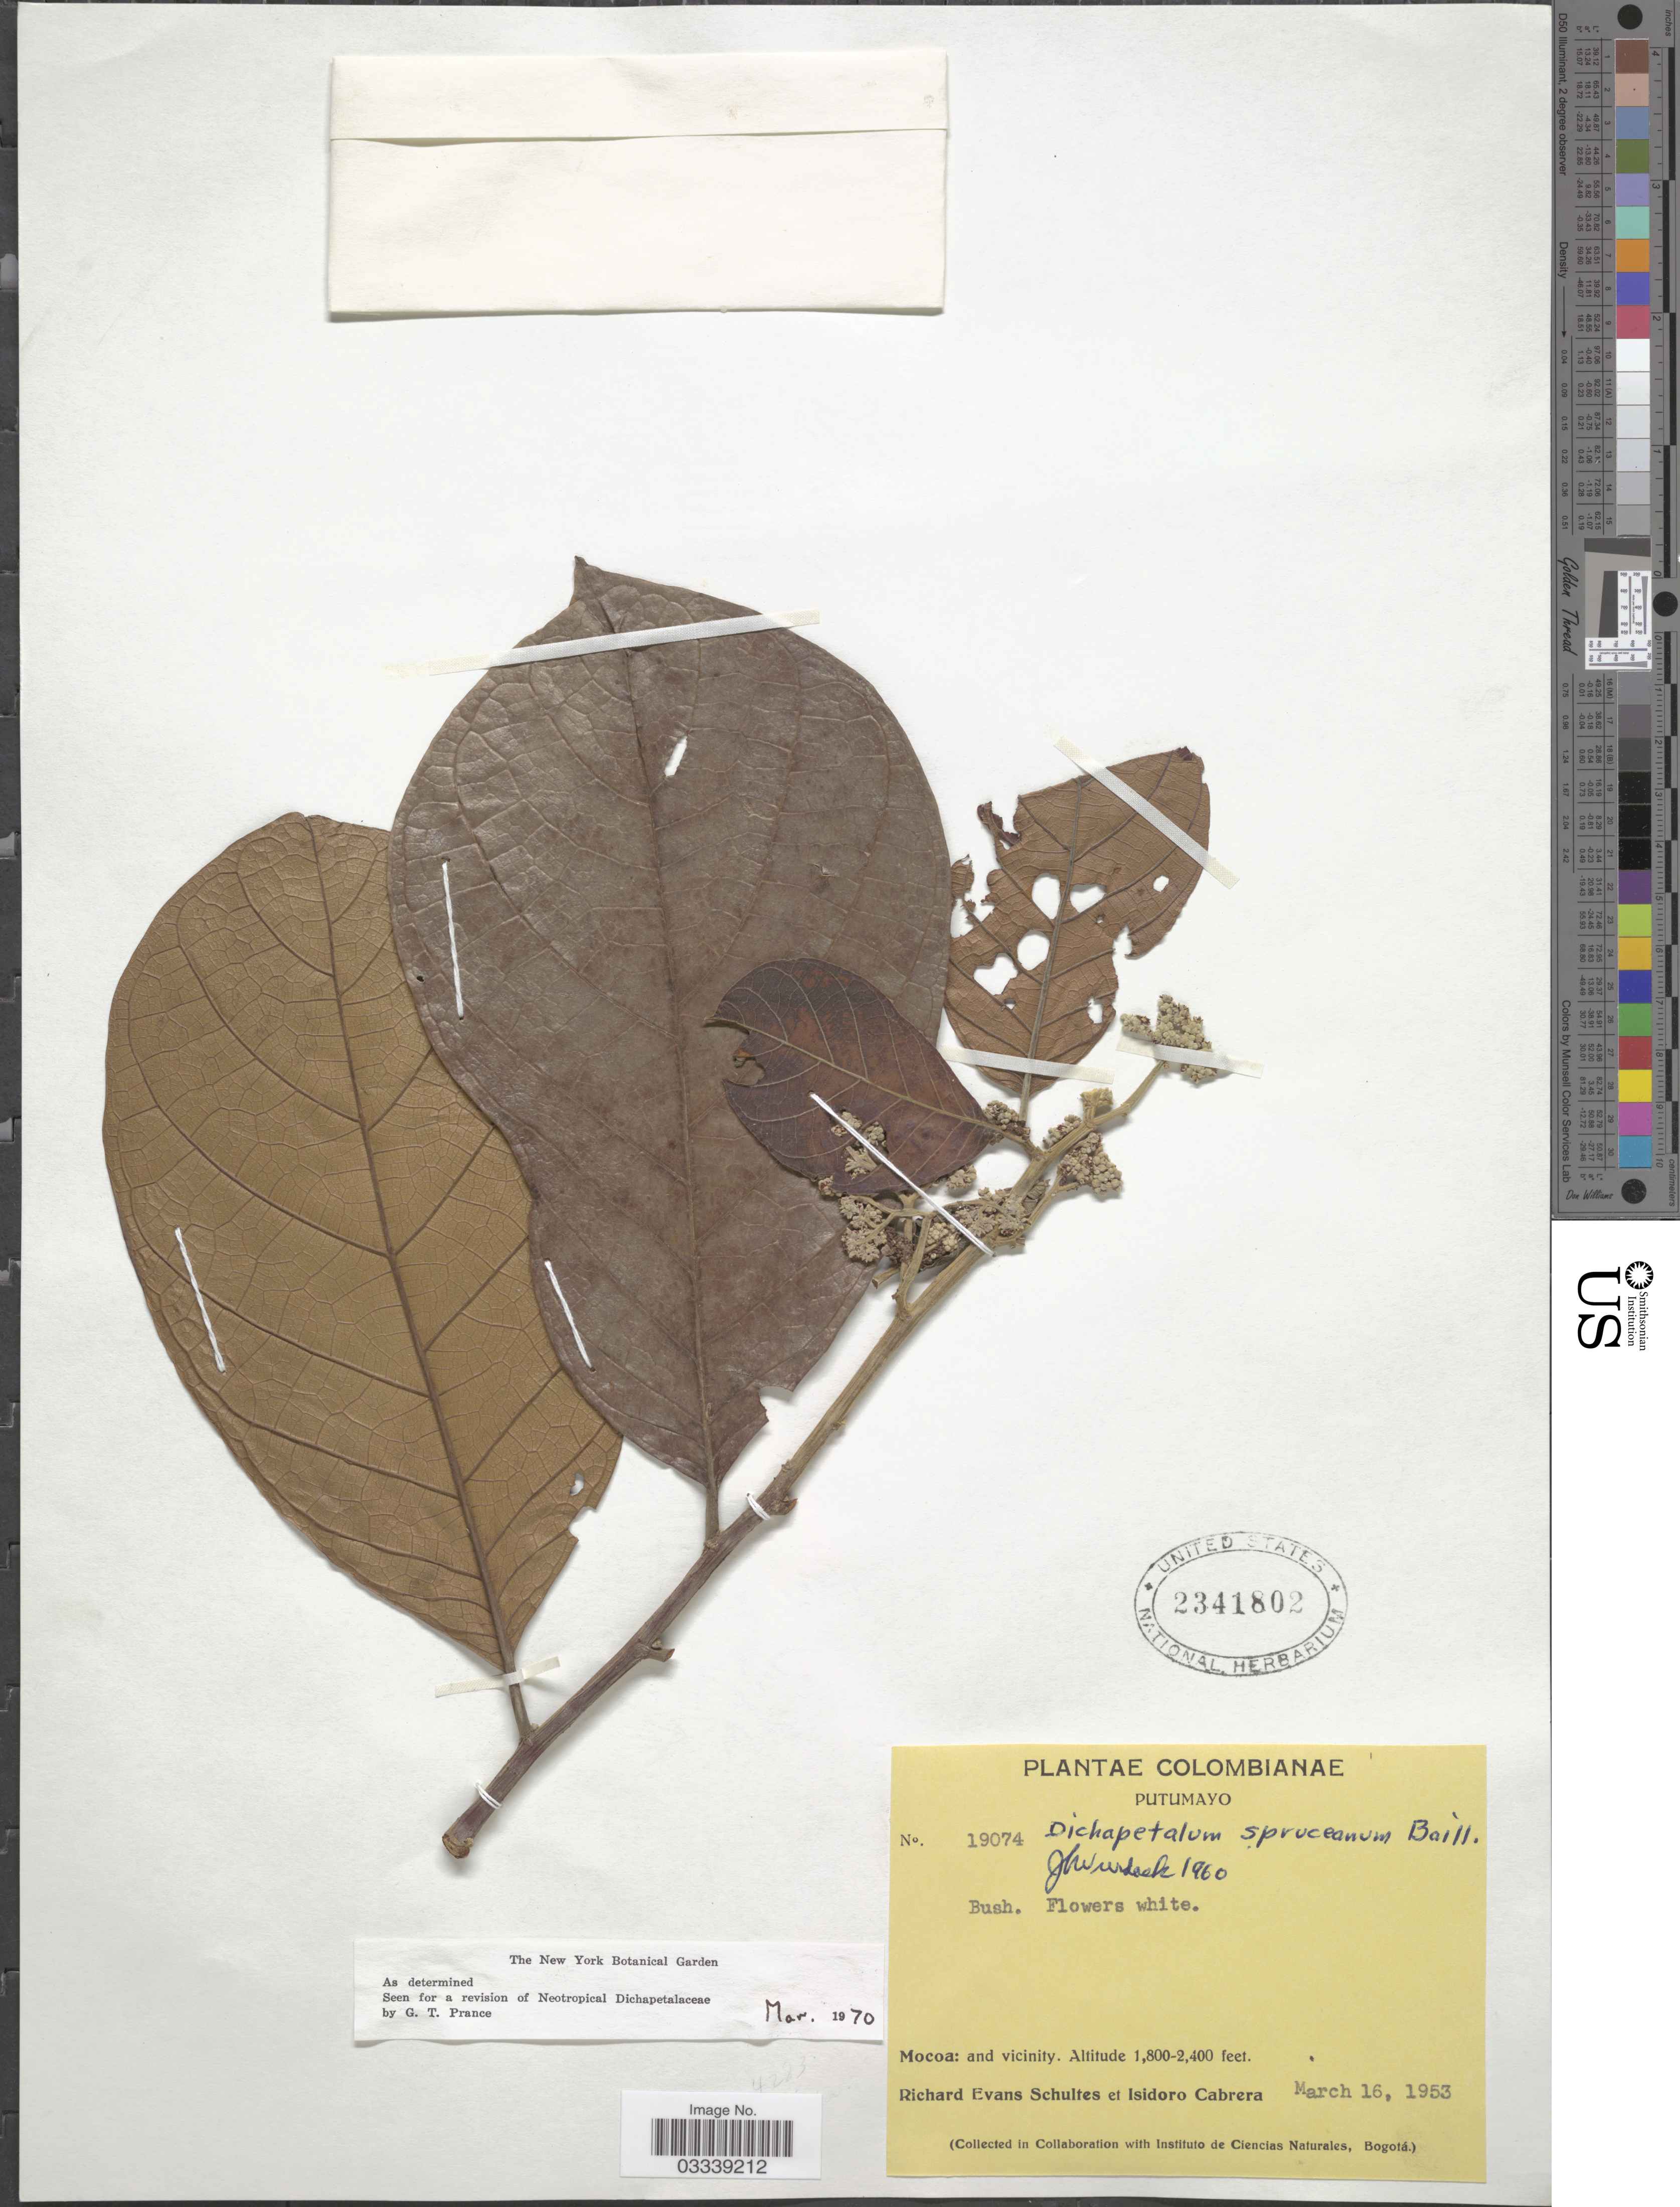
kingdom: Plantae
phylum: Tracheophyta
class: Magnoliopsida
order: Malpighiales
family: Dichapetalaceae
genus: Dichapetalum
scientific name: Dichapetalum spruceanum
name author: Baill.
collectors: R. E. Schultes & I. Cabrera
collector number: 19074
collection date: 1953-03-16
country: Colombia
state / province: Putumayo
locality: Mocoa: and vicinity.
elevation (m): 549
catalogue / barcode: US 2341802